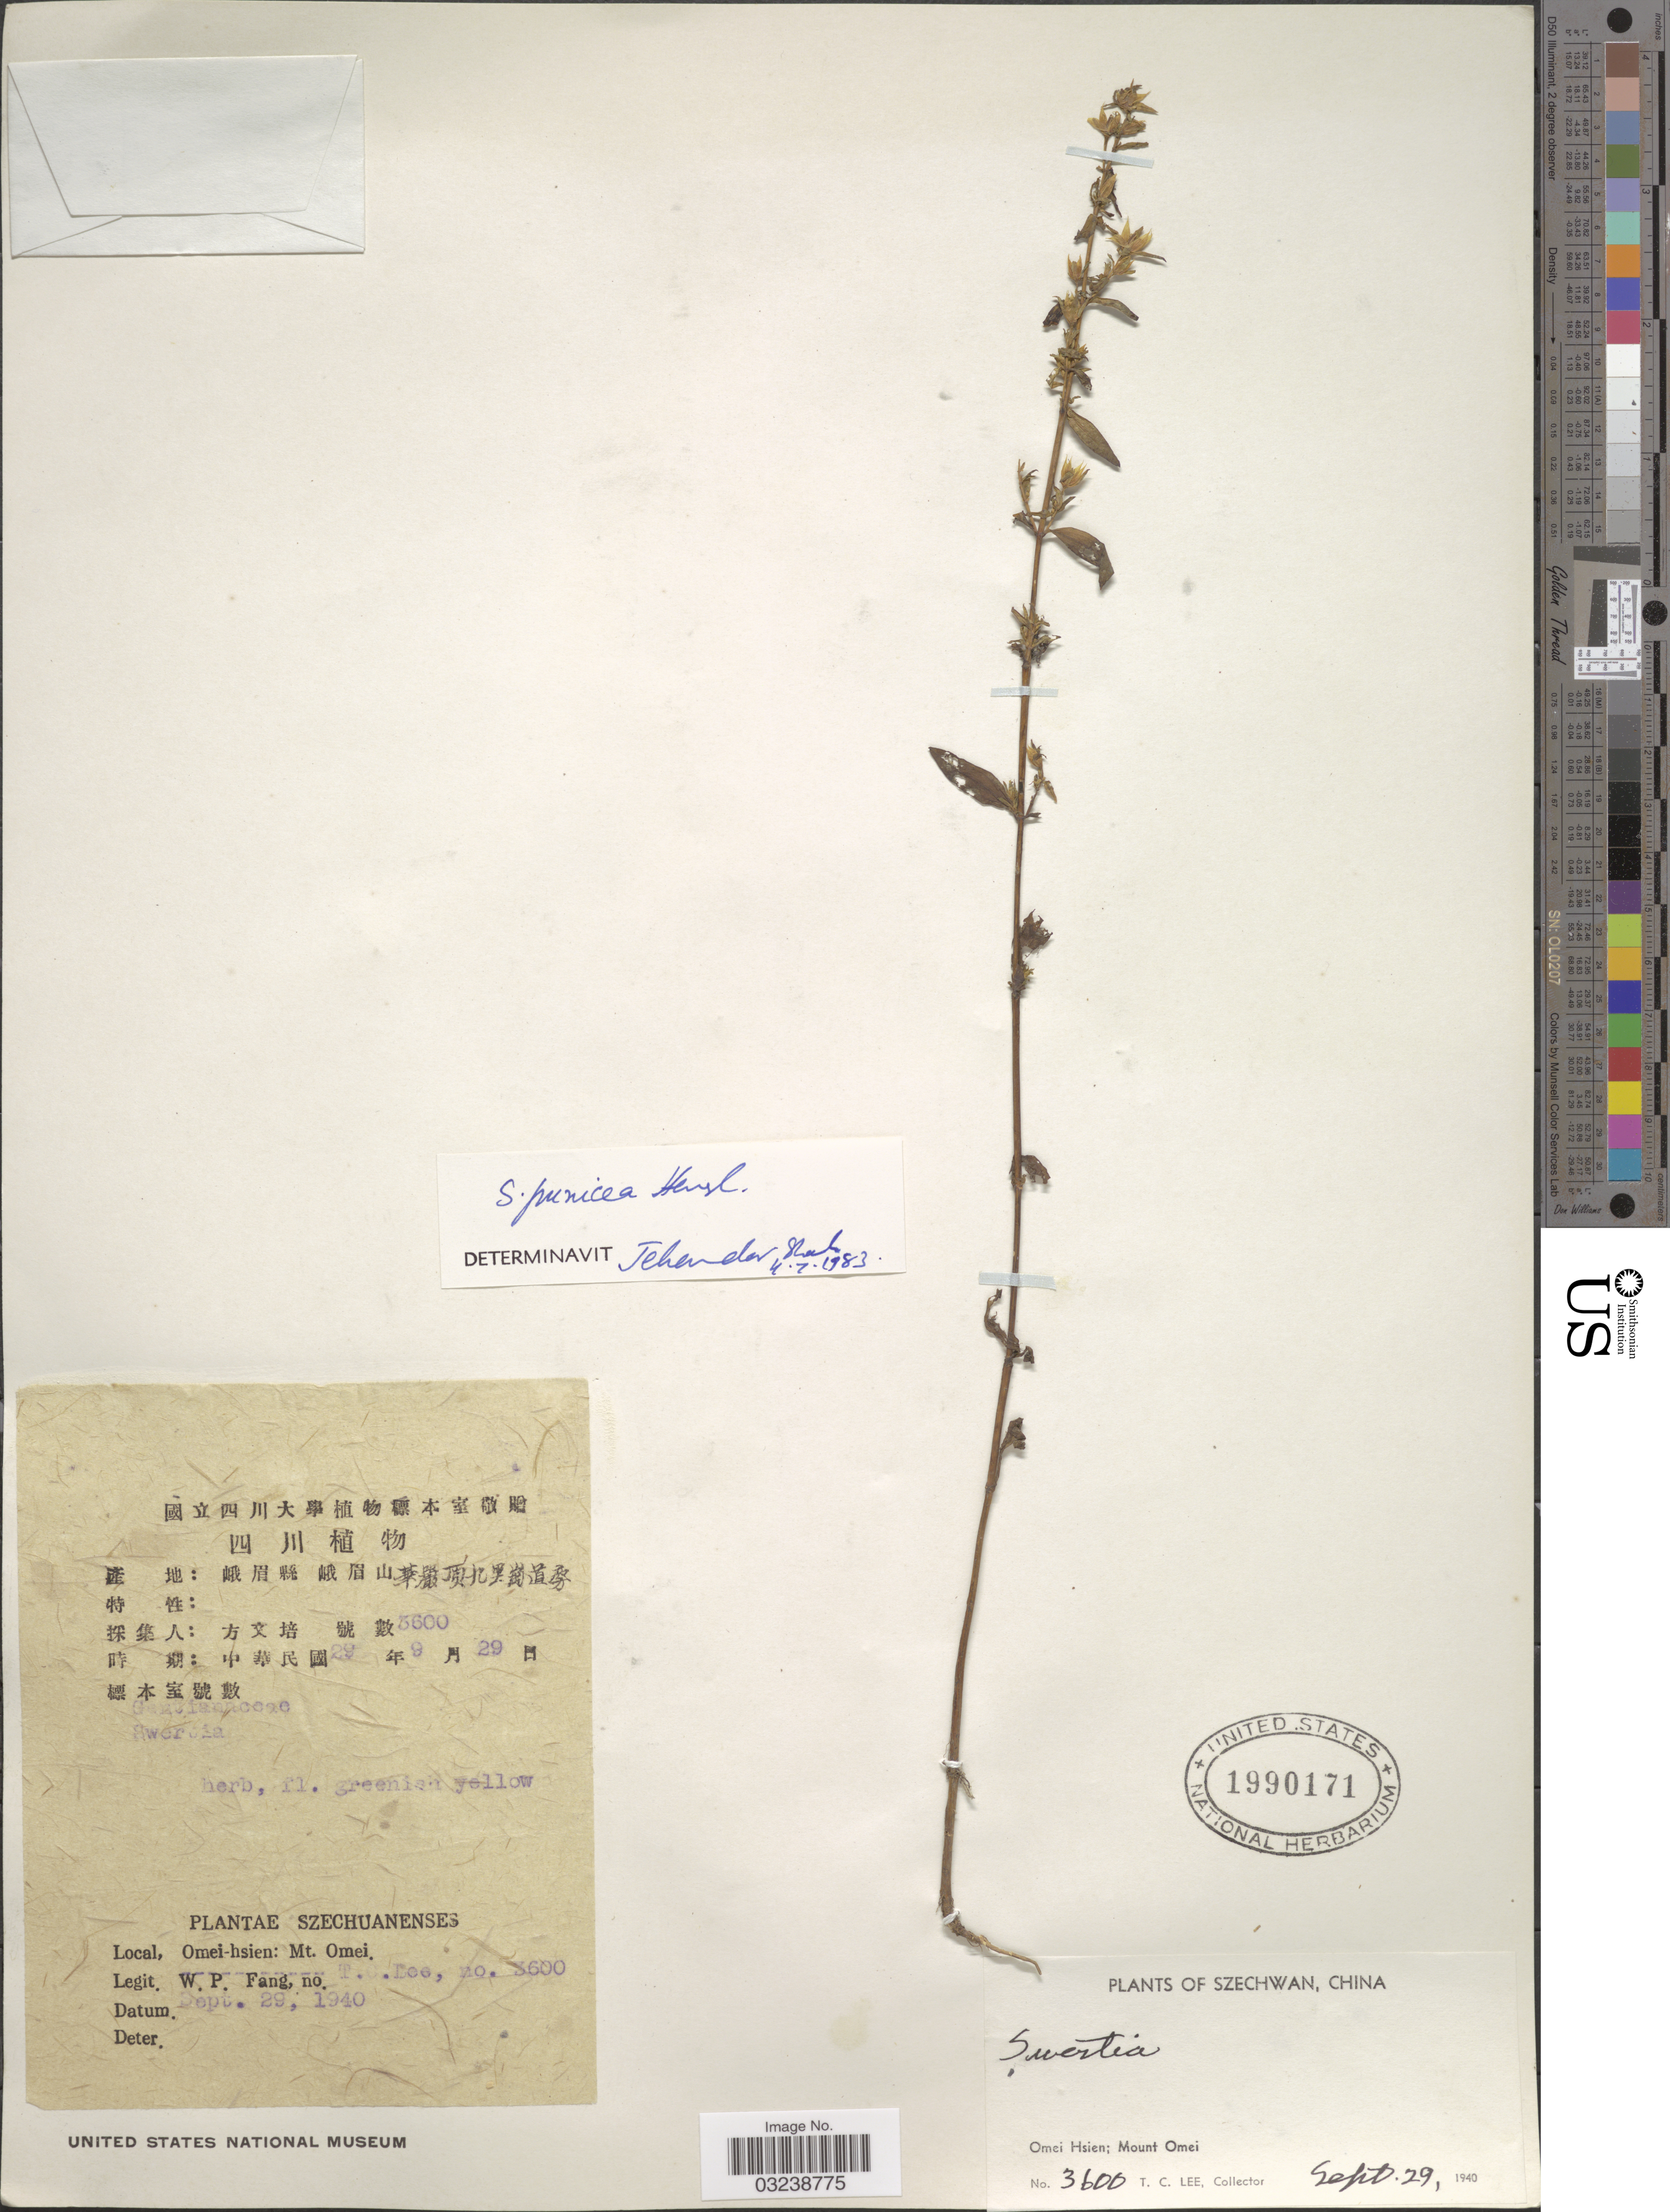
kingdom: Plantae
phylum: Tracheophyta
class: Magnoliopsida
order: Gentianales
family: Gentianaceae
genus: Swertia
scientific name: Swertia punicea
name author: Hemsl.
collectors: T. Lee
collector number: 3600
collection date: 1940-09-29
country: China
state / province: Sichuan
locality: Szechwan. Omei Hsien: Mount Omei.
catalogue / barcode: US 1990171